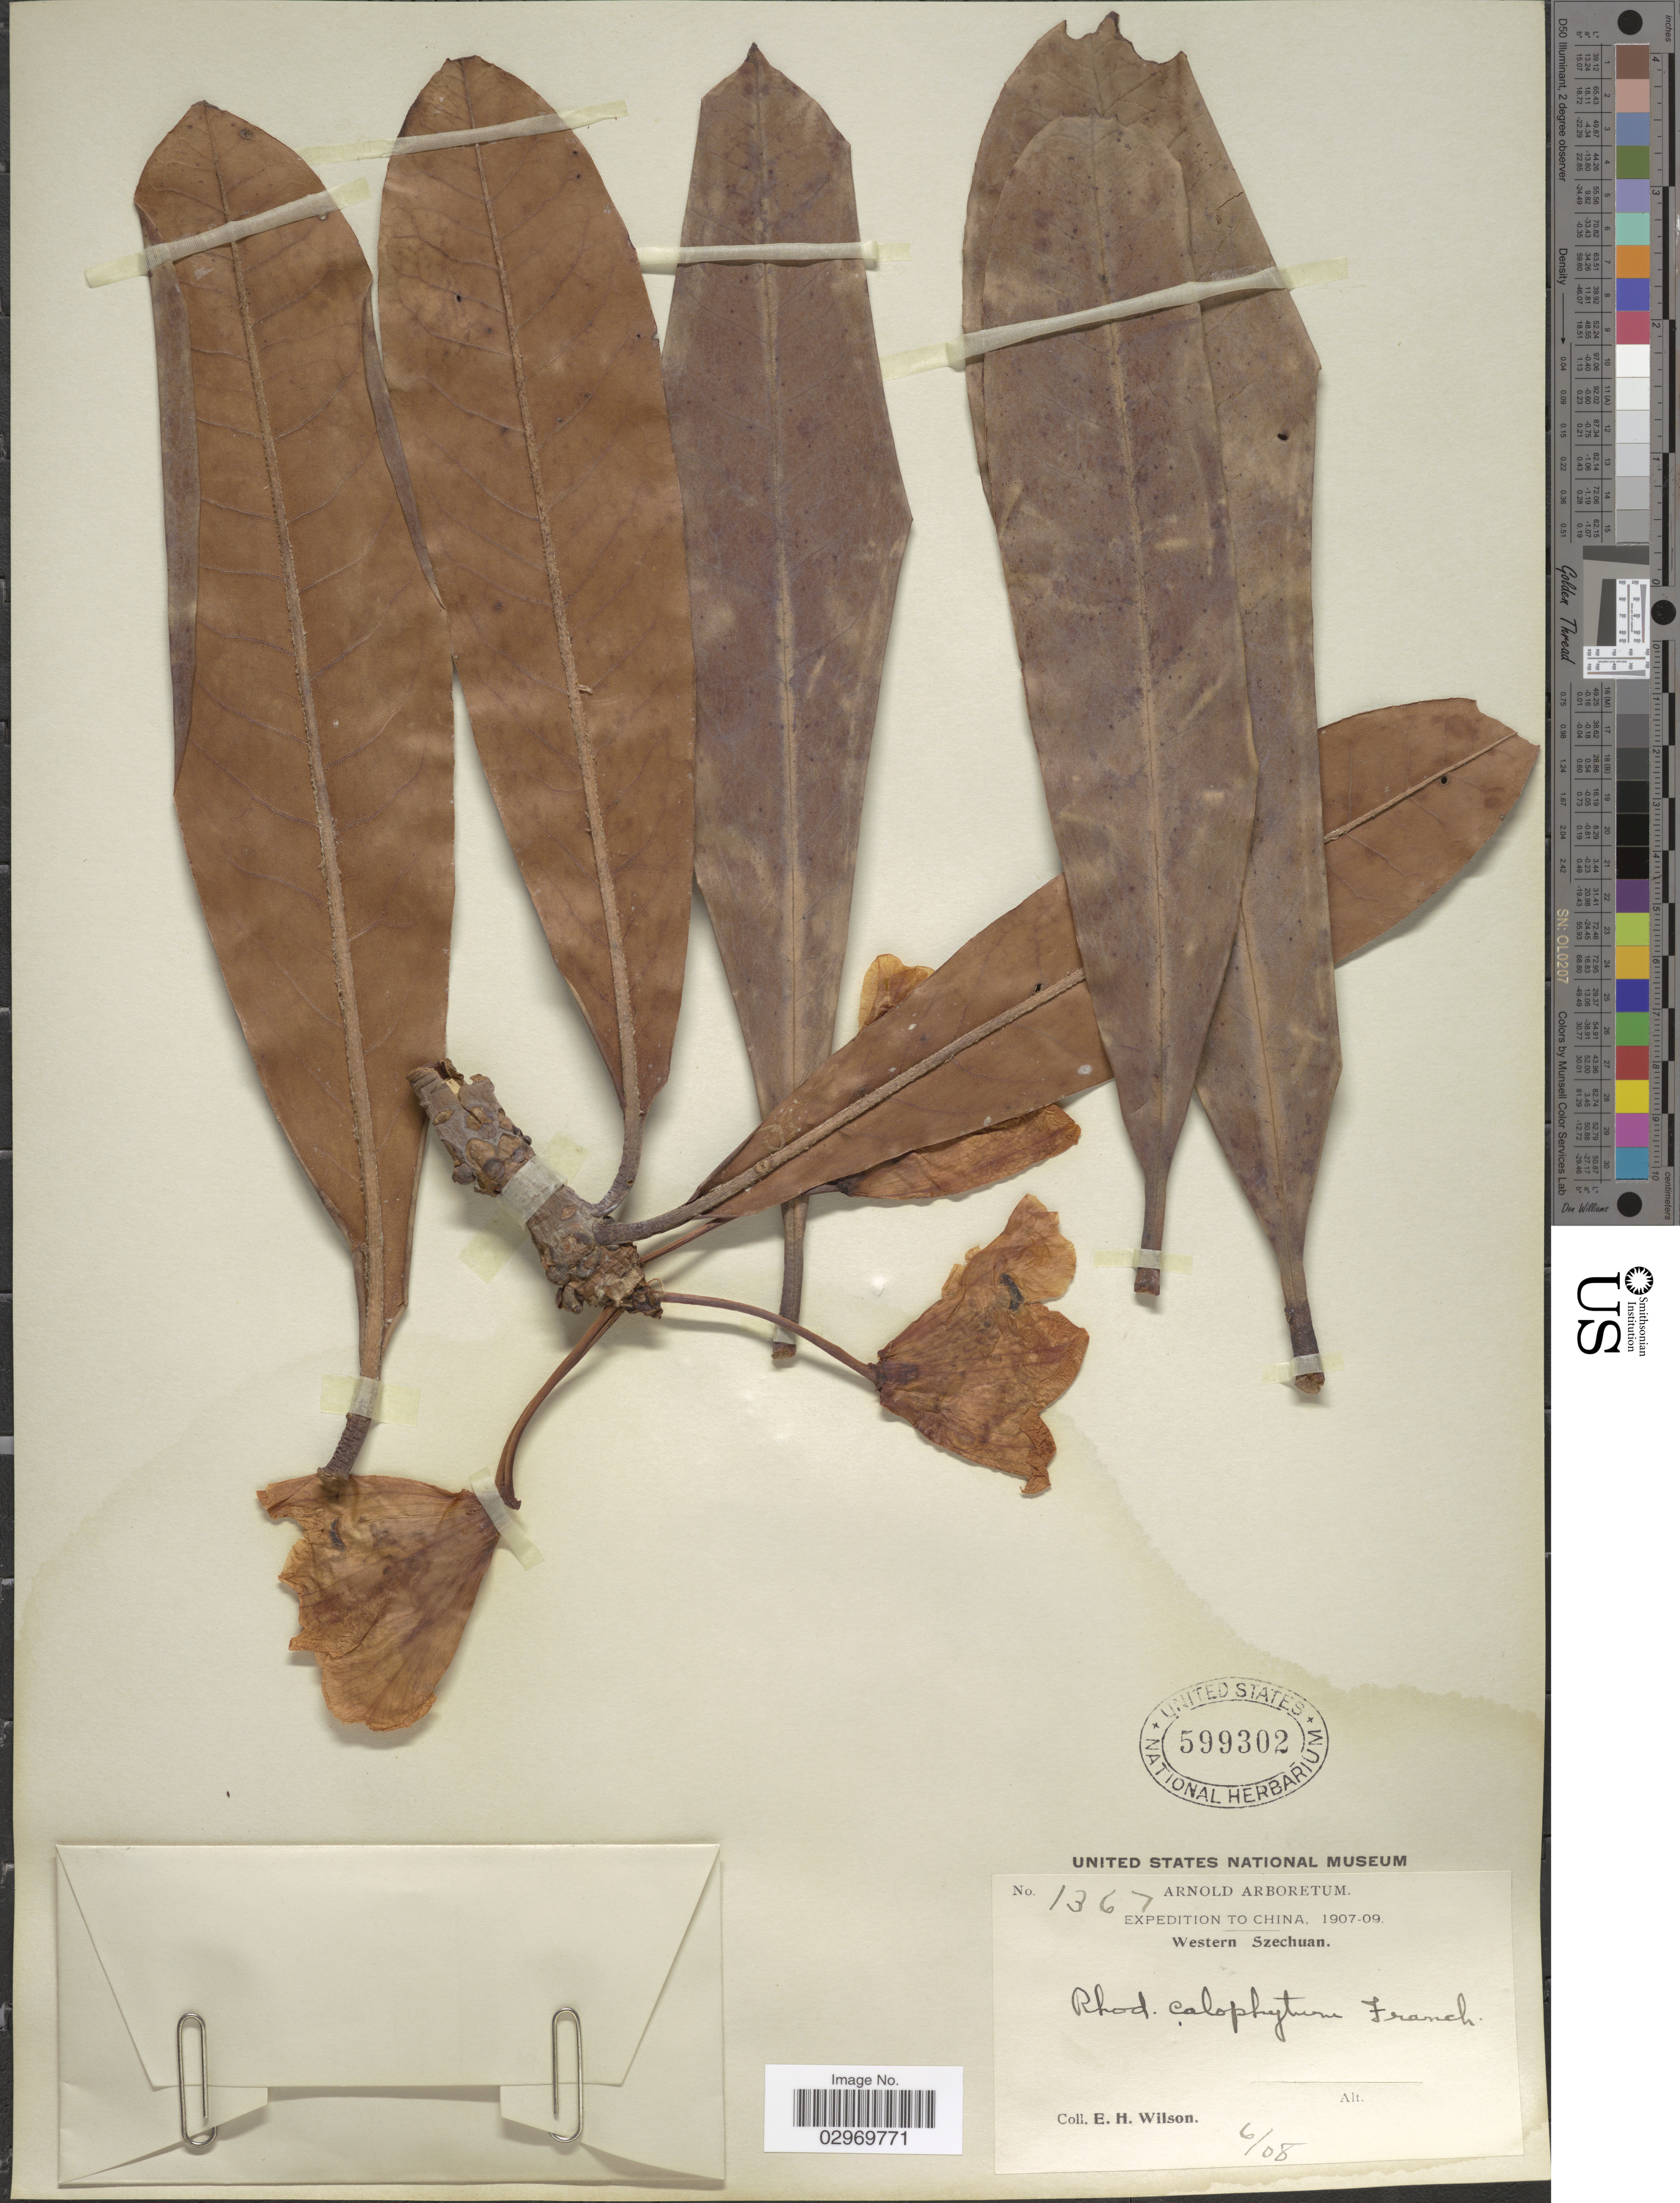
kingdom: Plantae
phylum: Tracheophyta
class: Magnoliopsida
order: Ericales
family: Ericaceae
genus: Rhododendron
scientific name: Rhododendron calophytum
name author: Franch.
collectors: E. Wilson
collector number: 1367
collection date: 1908-06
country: China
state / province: Sichuan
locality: Western Szechuan.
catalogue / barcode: US 599302